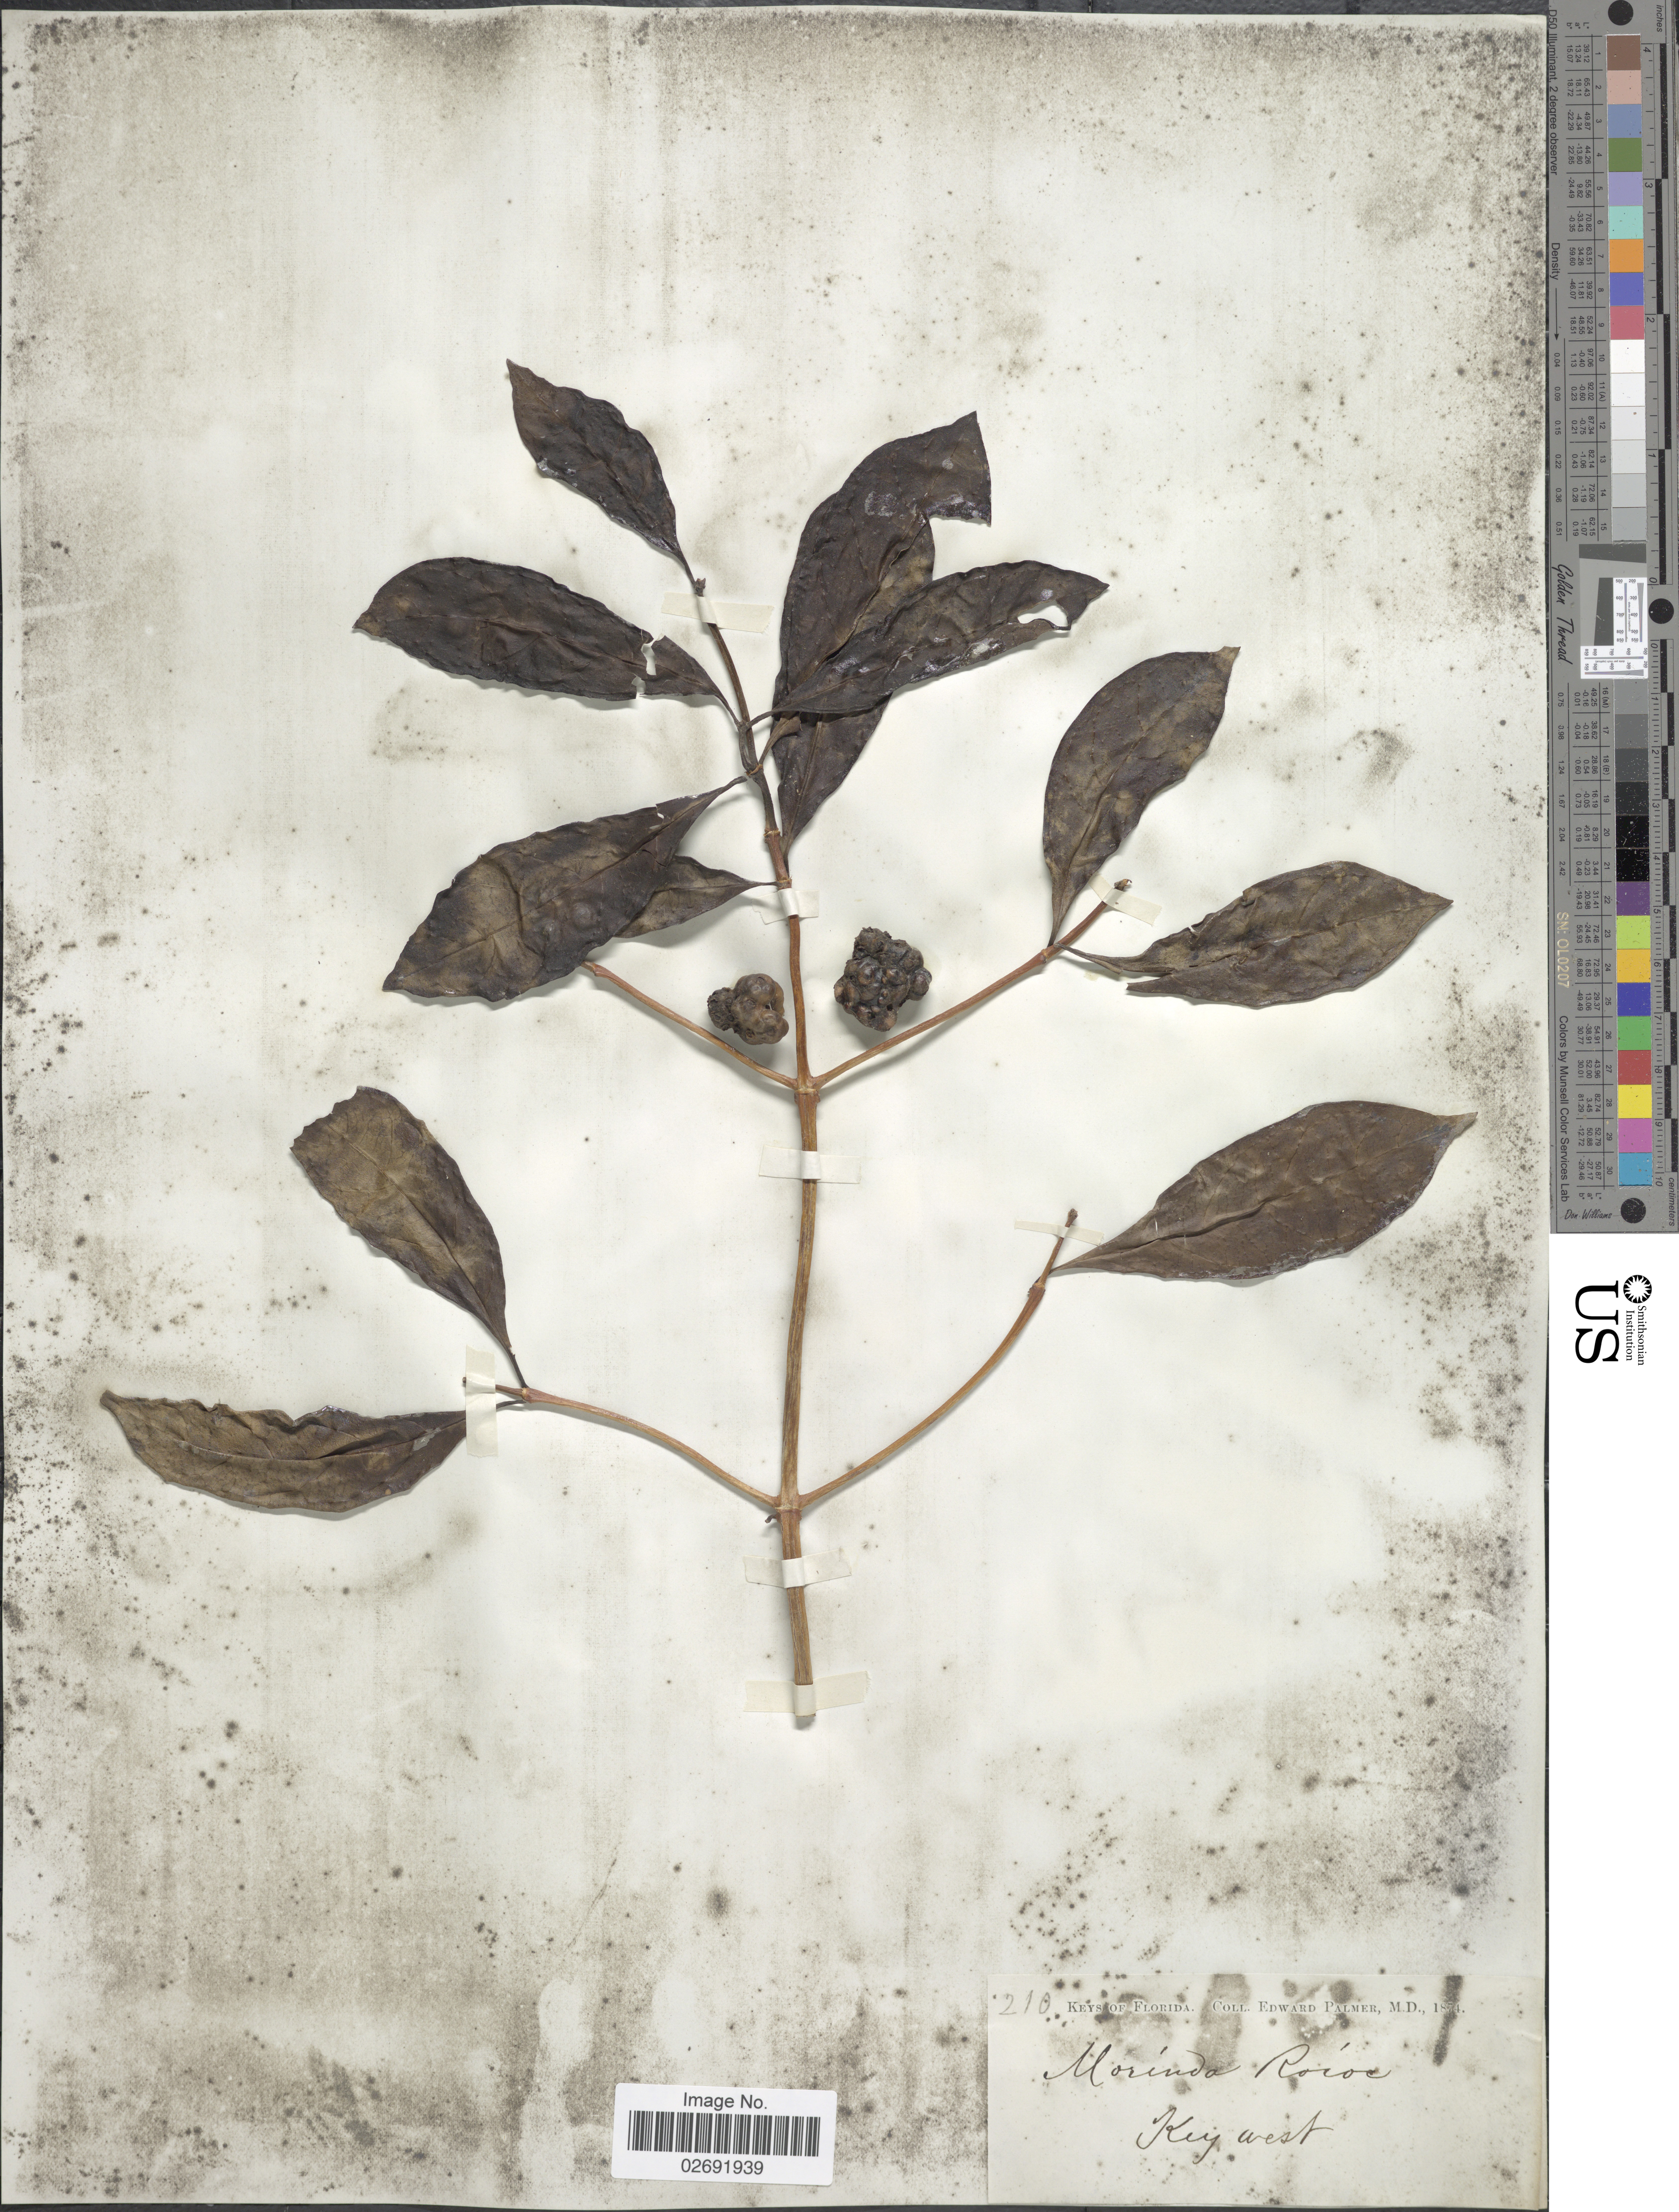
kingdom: Plantae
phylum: Tracheophyta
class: Magnoliopsida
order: Gentianales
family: Rubiaceae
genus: Morinda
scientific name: Morinda royoc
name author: L.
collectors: E. Palmer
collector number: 210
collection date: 1874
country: United States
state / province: Florida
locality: Keys of Florida, Key west